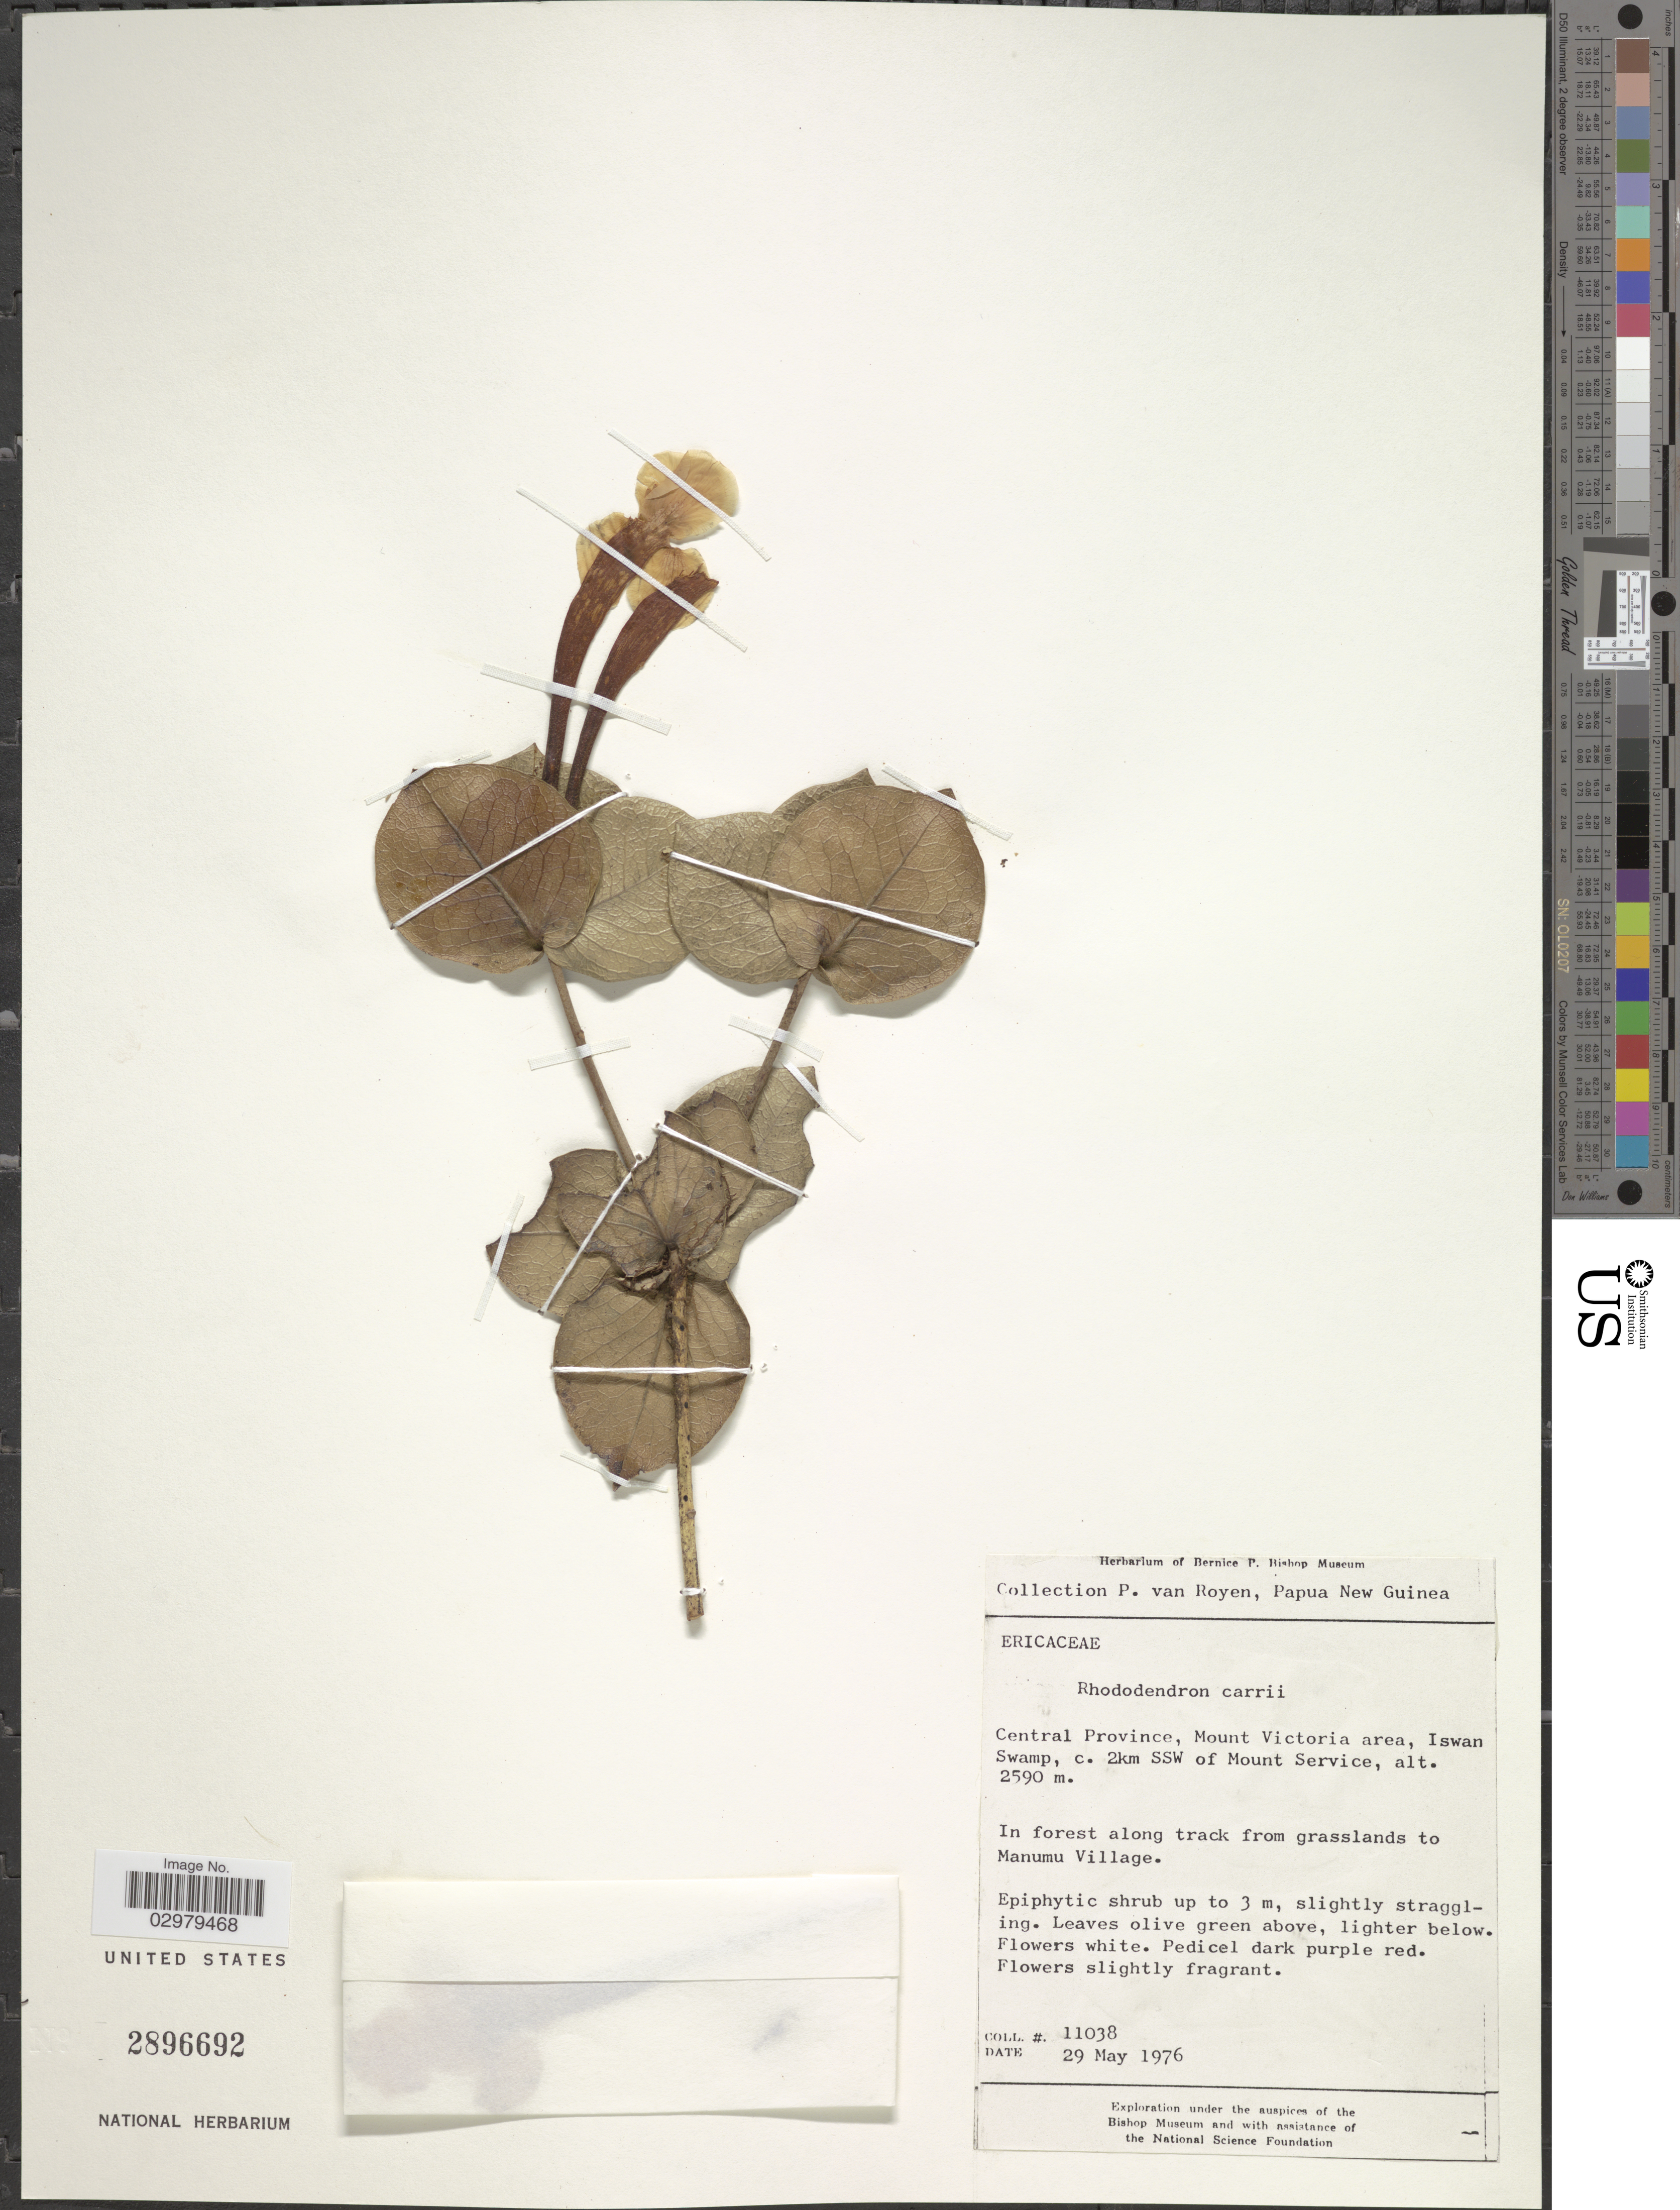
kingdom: Plantae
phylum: Tracheophyta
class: Magnoliopsida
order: Ericales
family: Ericaceae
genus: Rhododendron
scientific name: Rhododendron carrii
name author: Sleumer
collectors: P. van Royen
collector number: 11038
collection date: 1976-05-29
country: Papua New Guinea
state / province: Central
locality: Central Province, Mount Victoria area, Iswan Swamp, c. 2km SSW of Mount Service. In forest along track from grasslands to Manumu Village.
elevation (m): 2590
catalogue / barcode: US 2896692